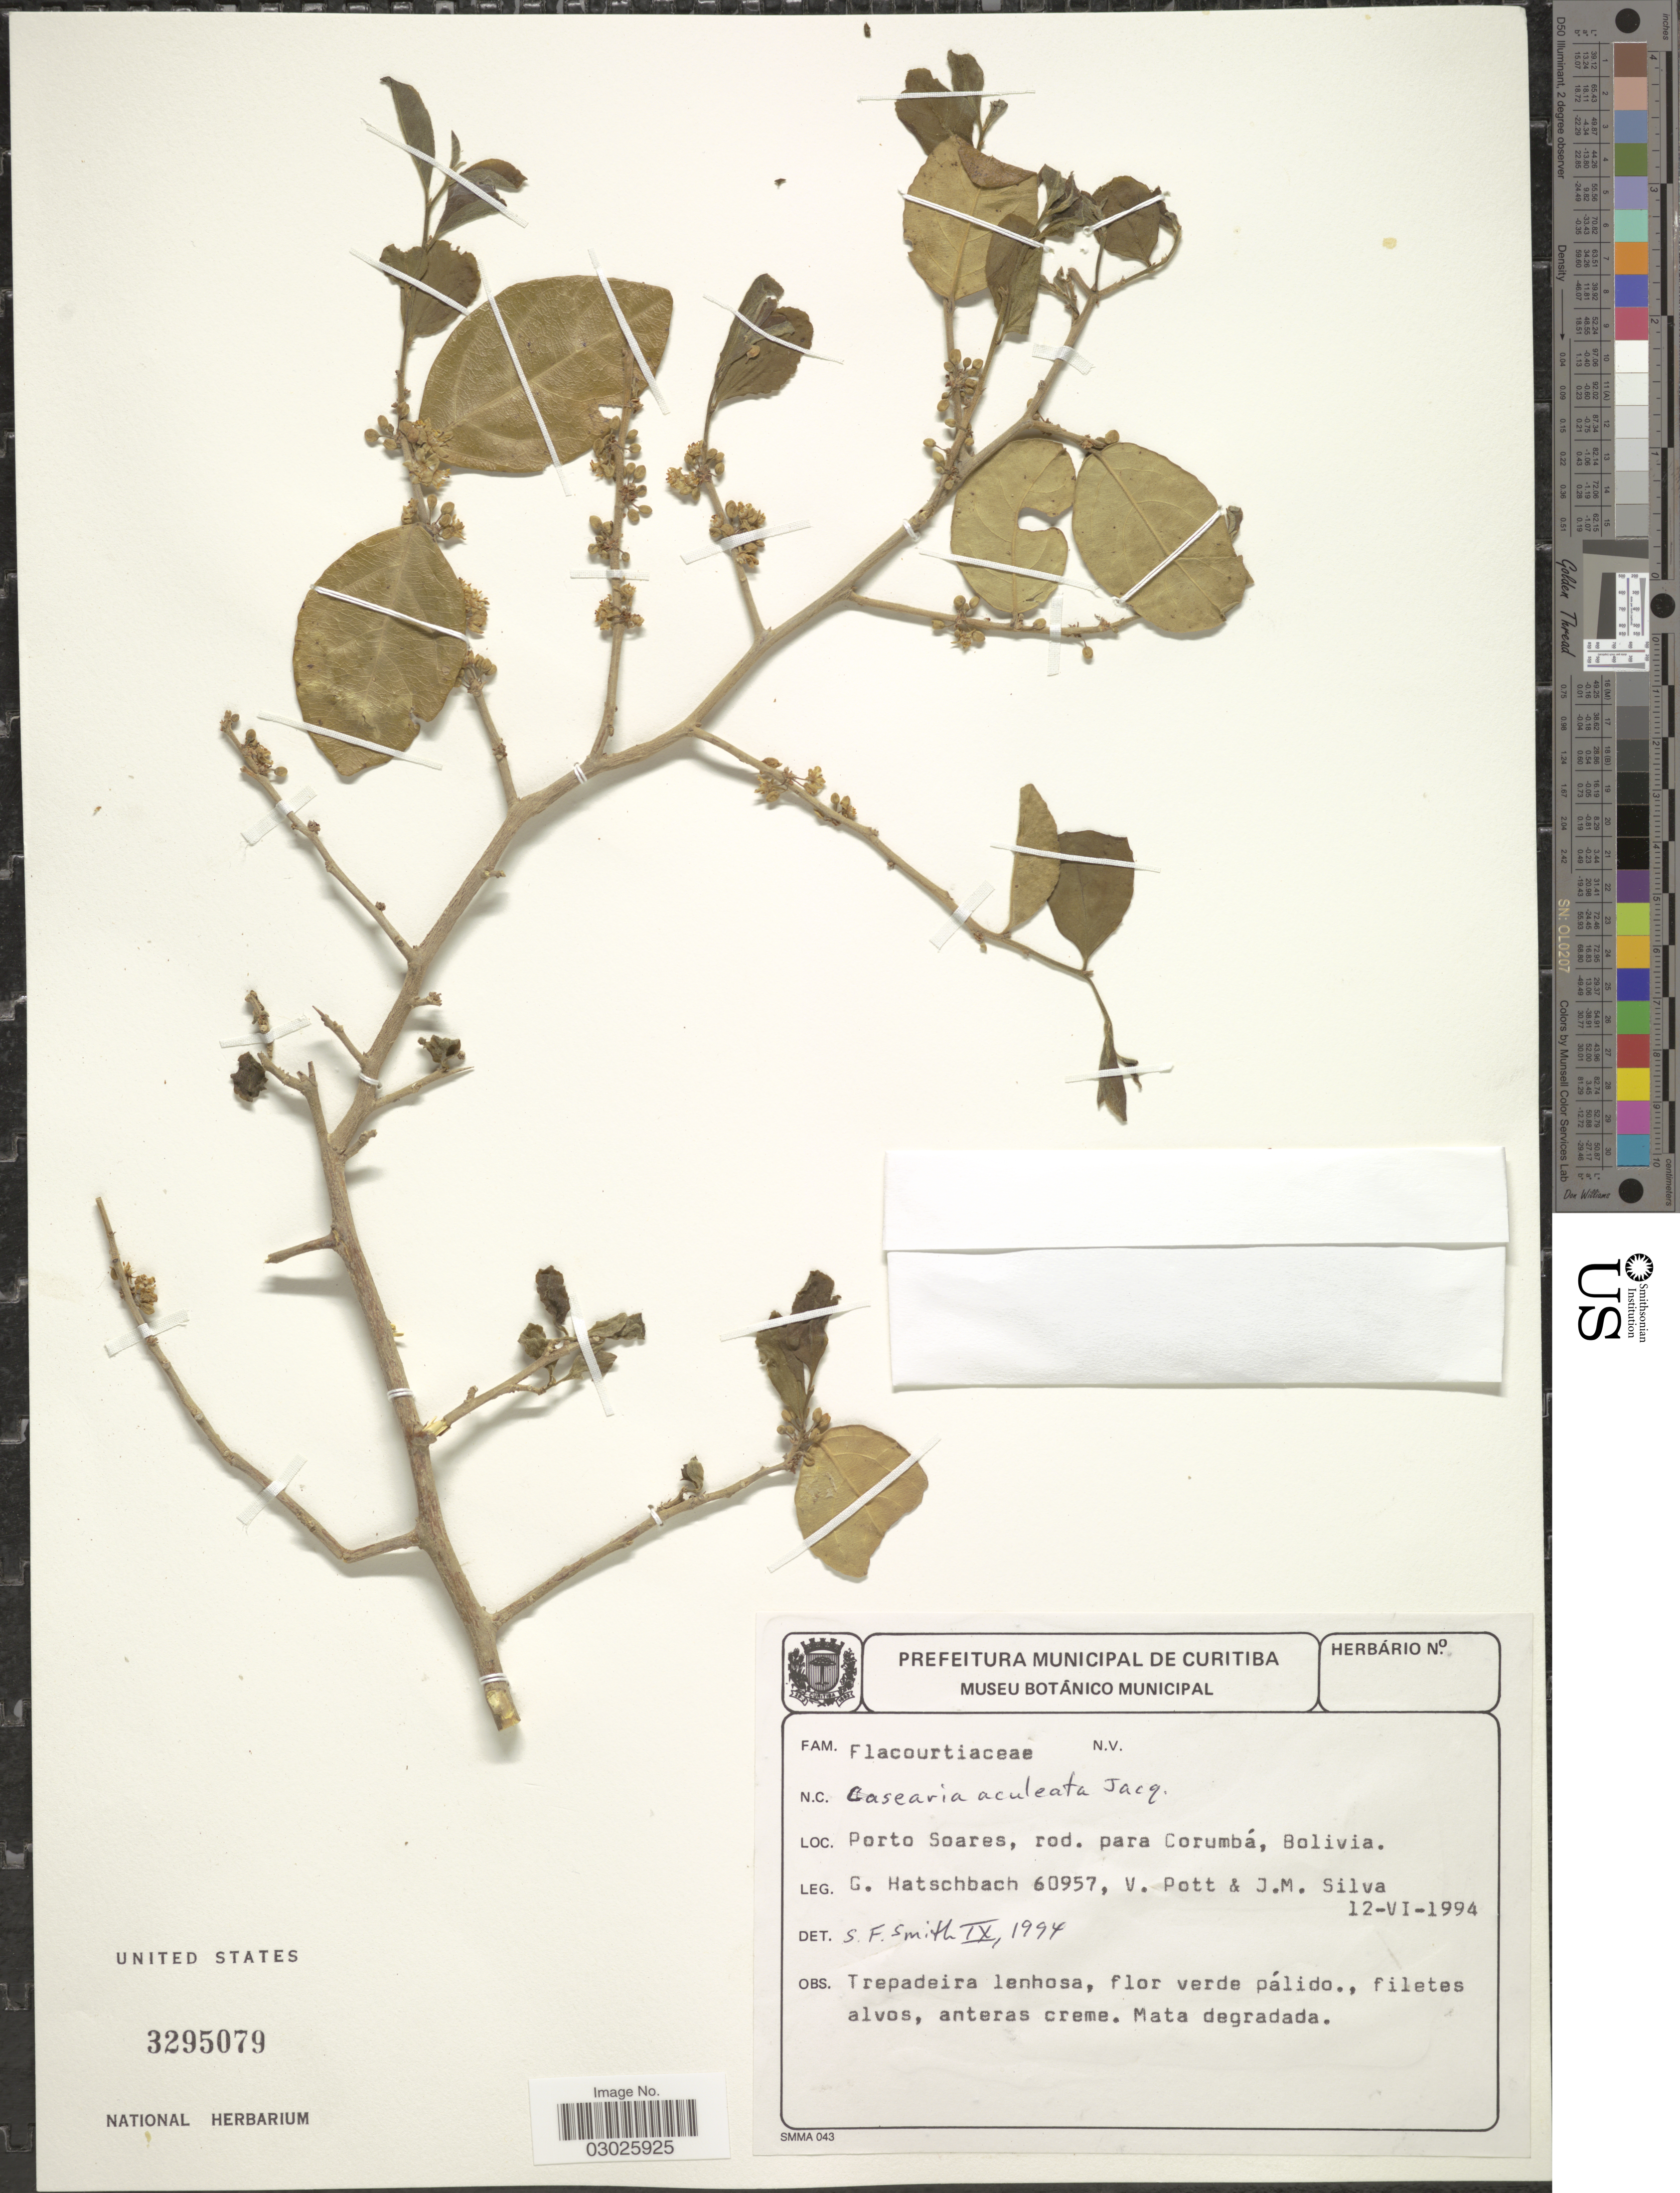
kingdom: Plantae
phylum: Tracheophyta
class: Magnoliopsida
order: Malpighiales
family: Salicaceae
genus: Casearia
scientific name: Casearia aculeata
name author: Jacq.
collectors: G. Hatschbach, V. J. Pott & J. M. Silva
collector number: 60957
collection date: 1994-06-12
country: Bolivia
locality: Porto Soares, rod. para Corumbá.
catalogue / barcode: US 3295079